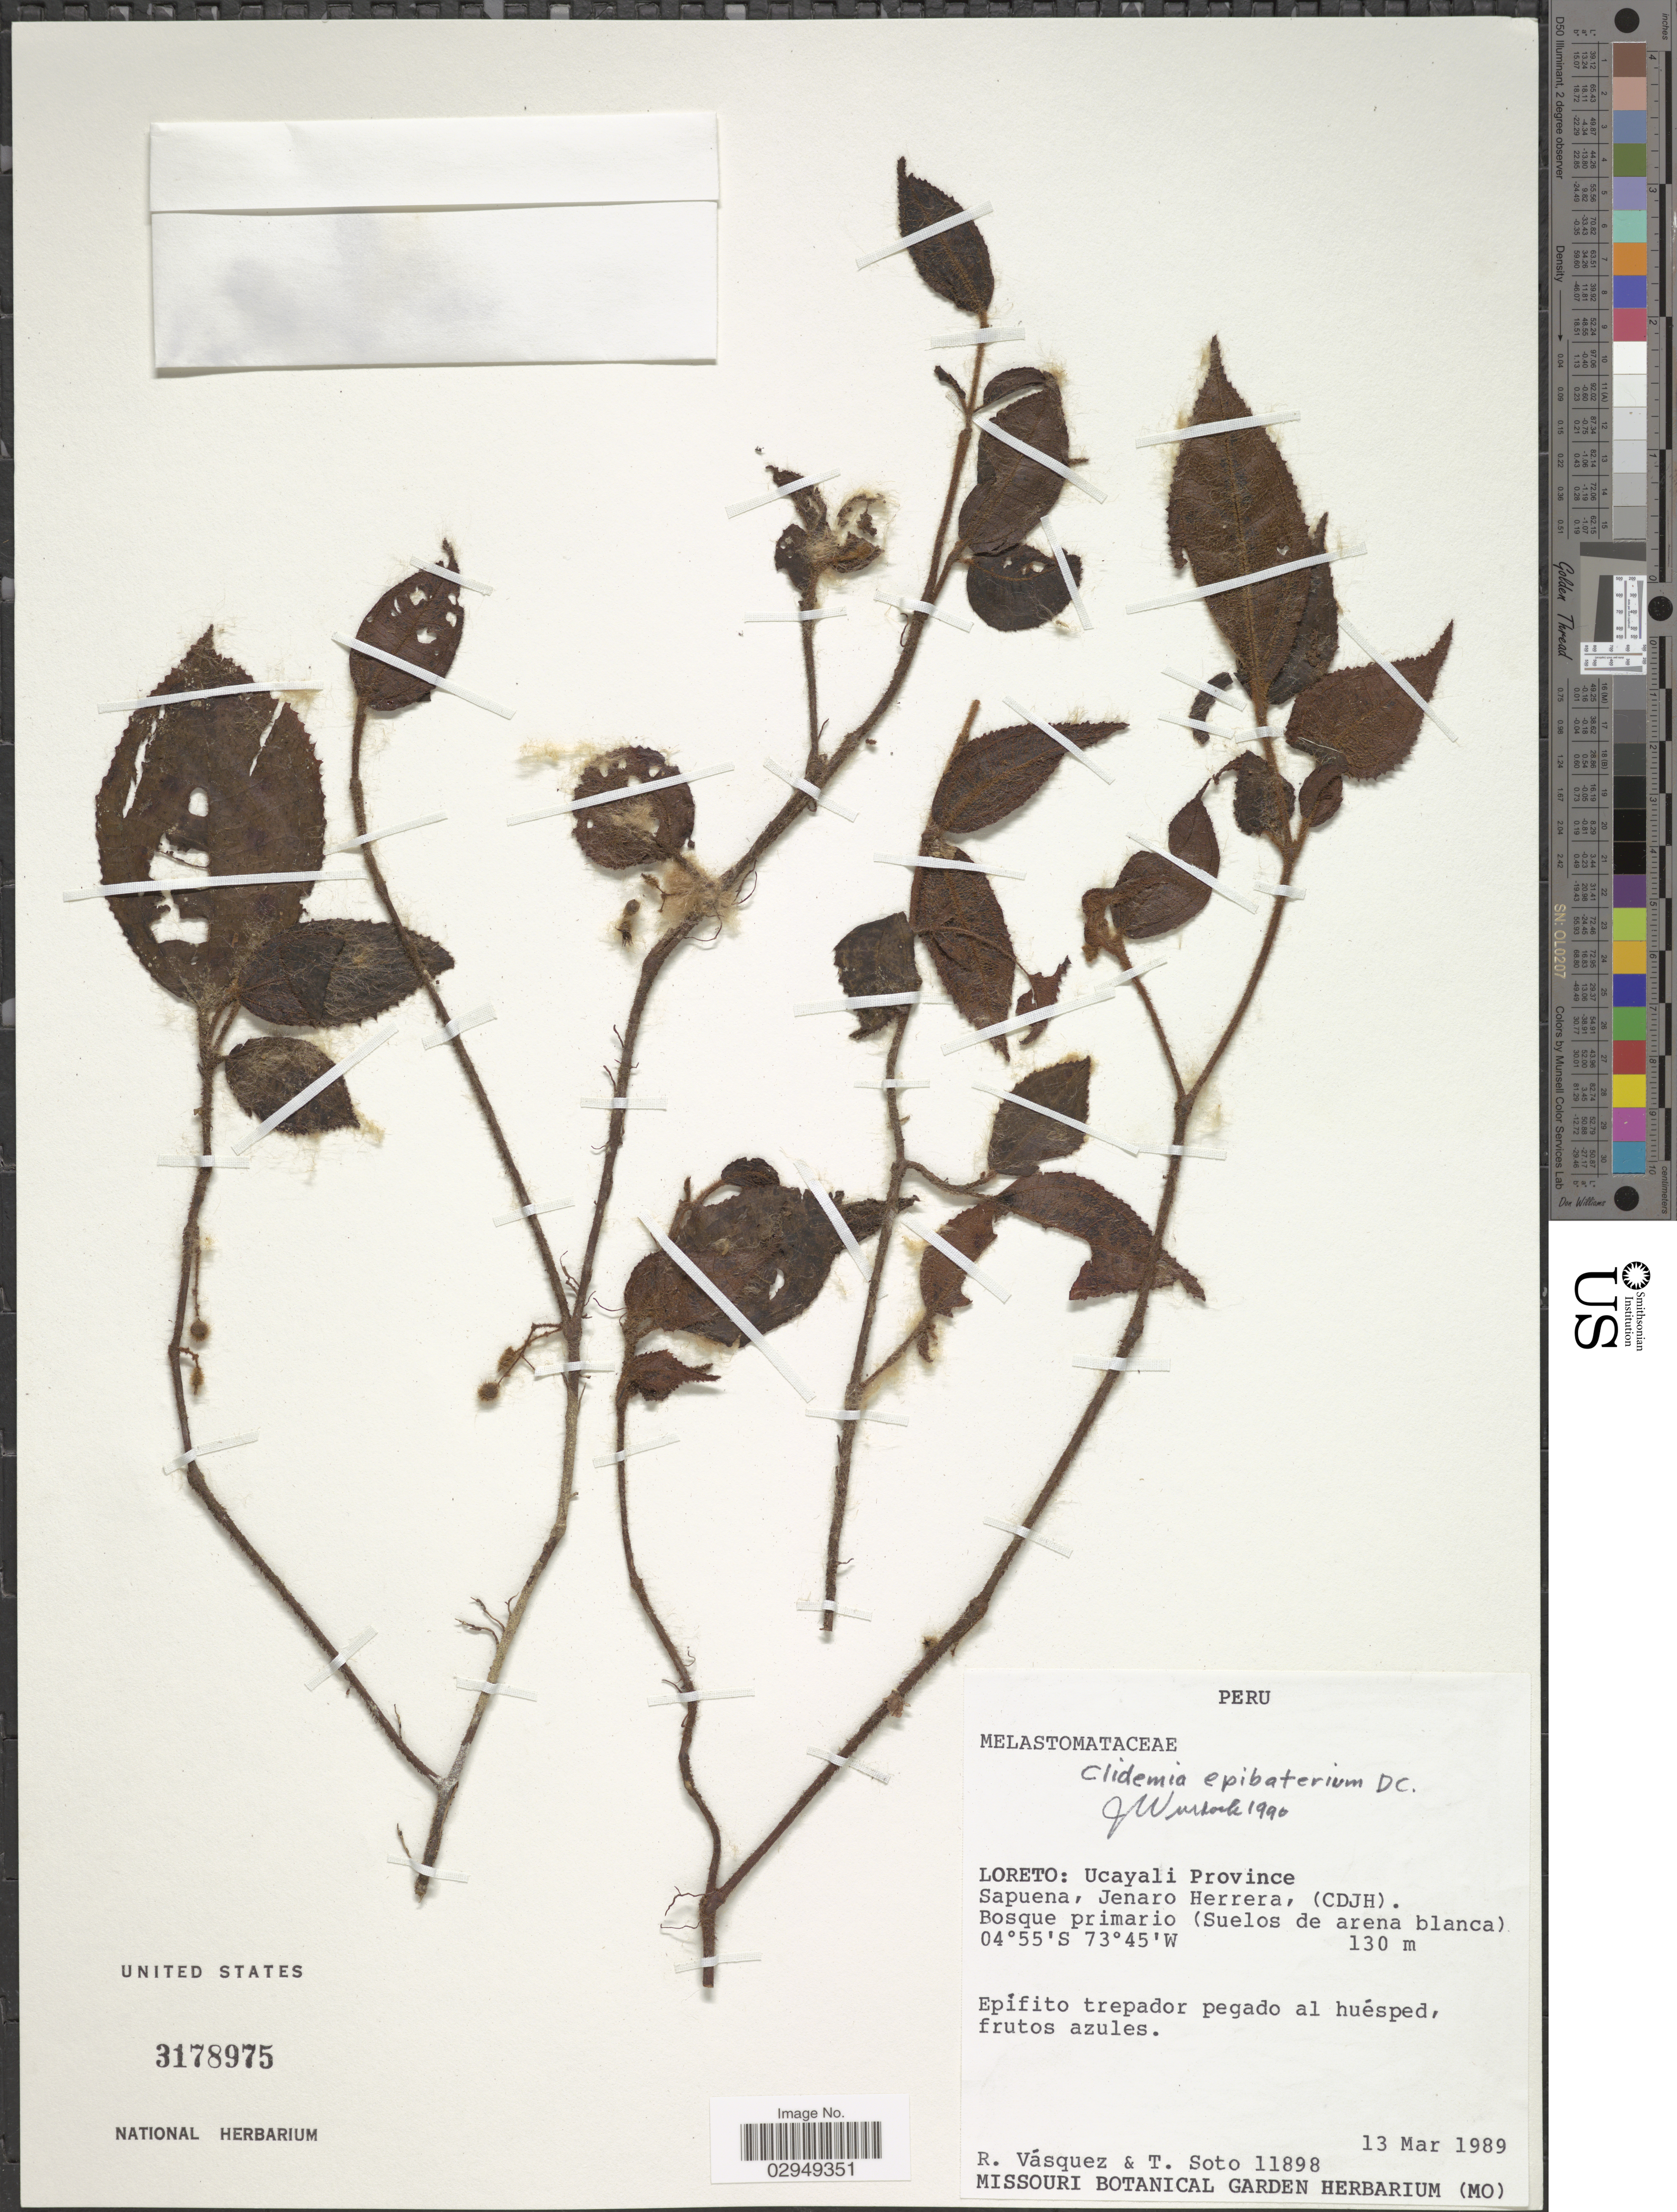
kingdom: Plantae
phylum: Tracheophyta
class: Magnoliopsida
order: Myrtales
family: Melastomataceae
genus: Clidemia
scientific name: Clidemia epibaterium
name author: DC.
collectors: R. Vásquez & T. Soto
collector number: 11898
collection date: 1989-03-13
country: Peru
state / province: Loreto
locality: Loreto: Ucayali Province. Sapuena, Jenaro Herrera, (CDJH).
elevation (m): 130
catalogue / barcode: US 3178975